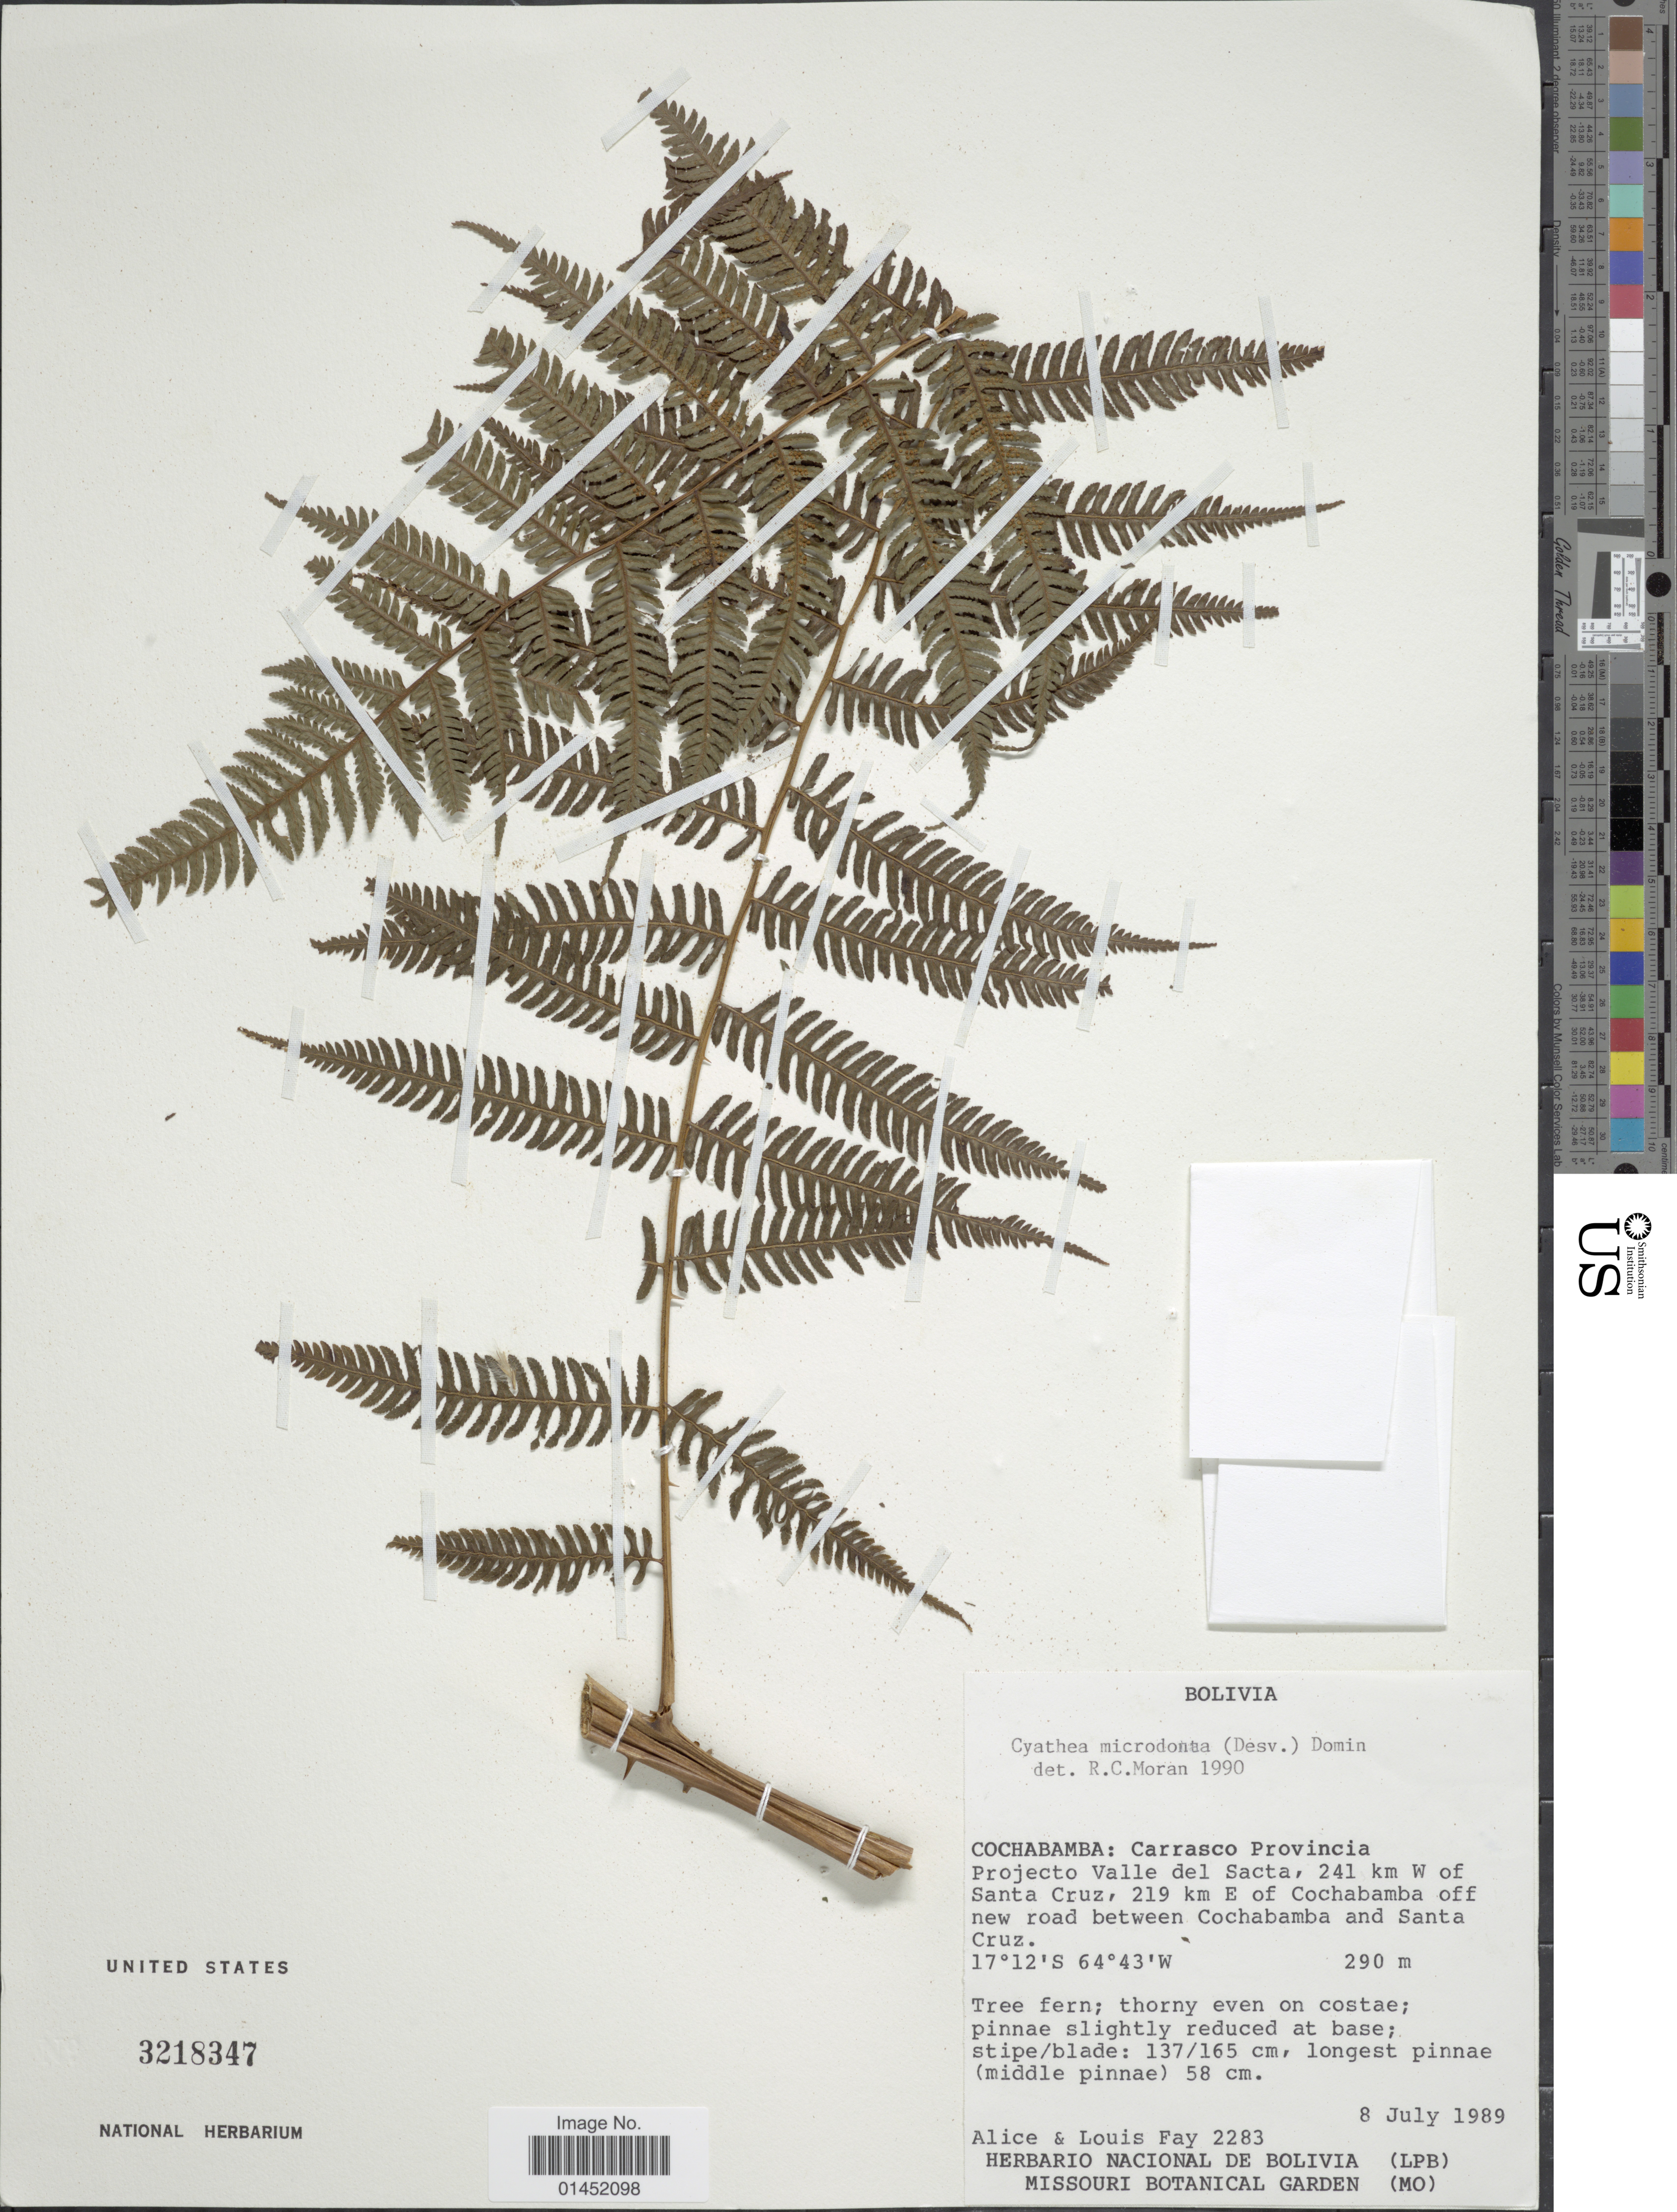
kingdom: Plantae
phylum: Tracheophyta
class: Polypodiopsida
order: Cyatheales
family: Cyatheaceae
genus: Cyathea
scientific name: Cyathea microdonta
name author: (Desv.) Domin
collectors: A. Fay & L. Fay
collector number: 2283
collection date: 1989-07-08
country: Bolivia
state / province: Cochabamba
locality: Carrasco Provincia Projecto Valle del Sacta, 241 km W of Santa Cruz, 219 km E of Cochabamba off new road between Cochabamba and Santa Cruz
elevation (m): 290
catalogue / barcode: US 3218347